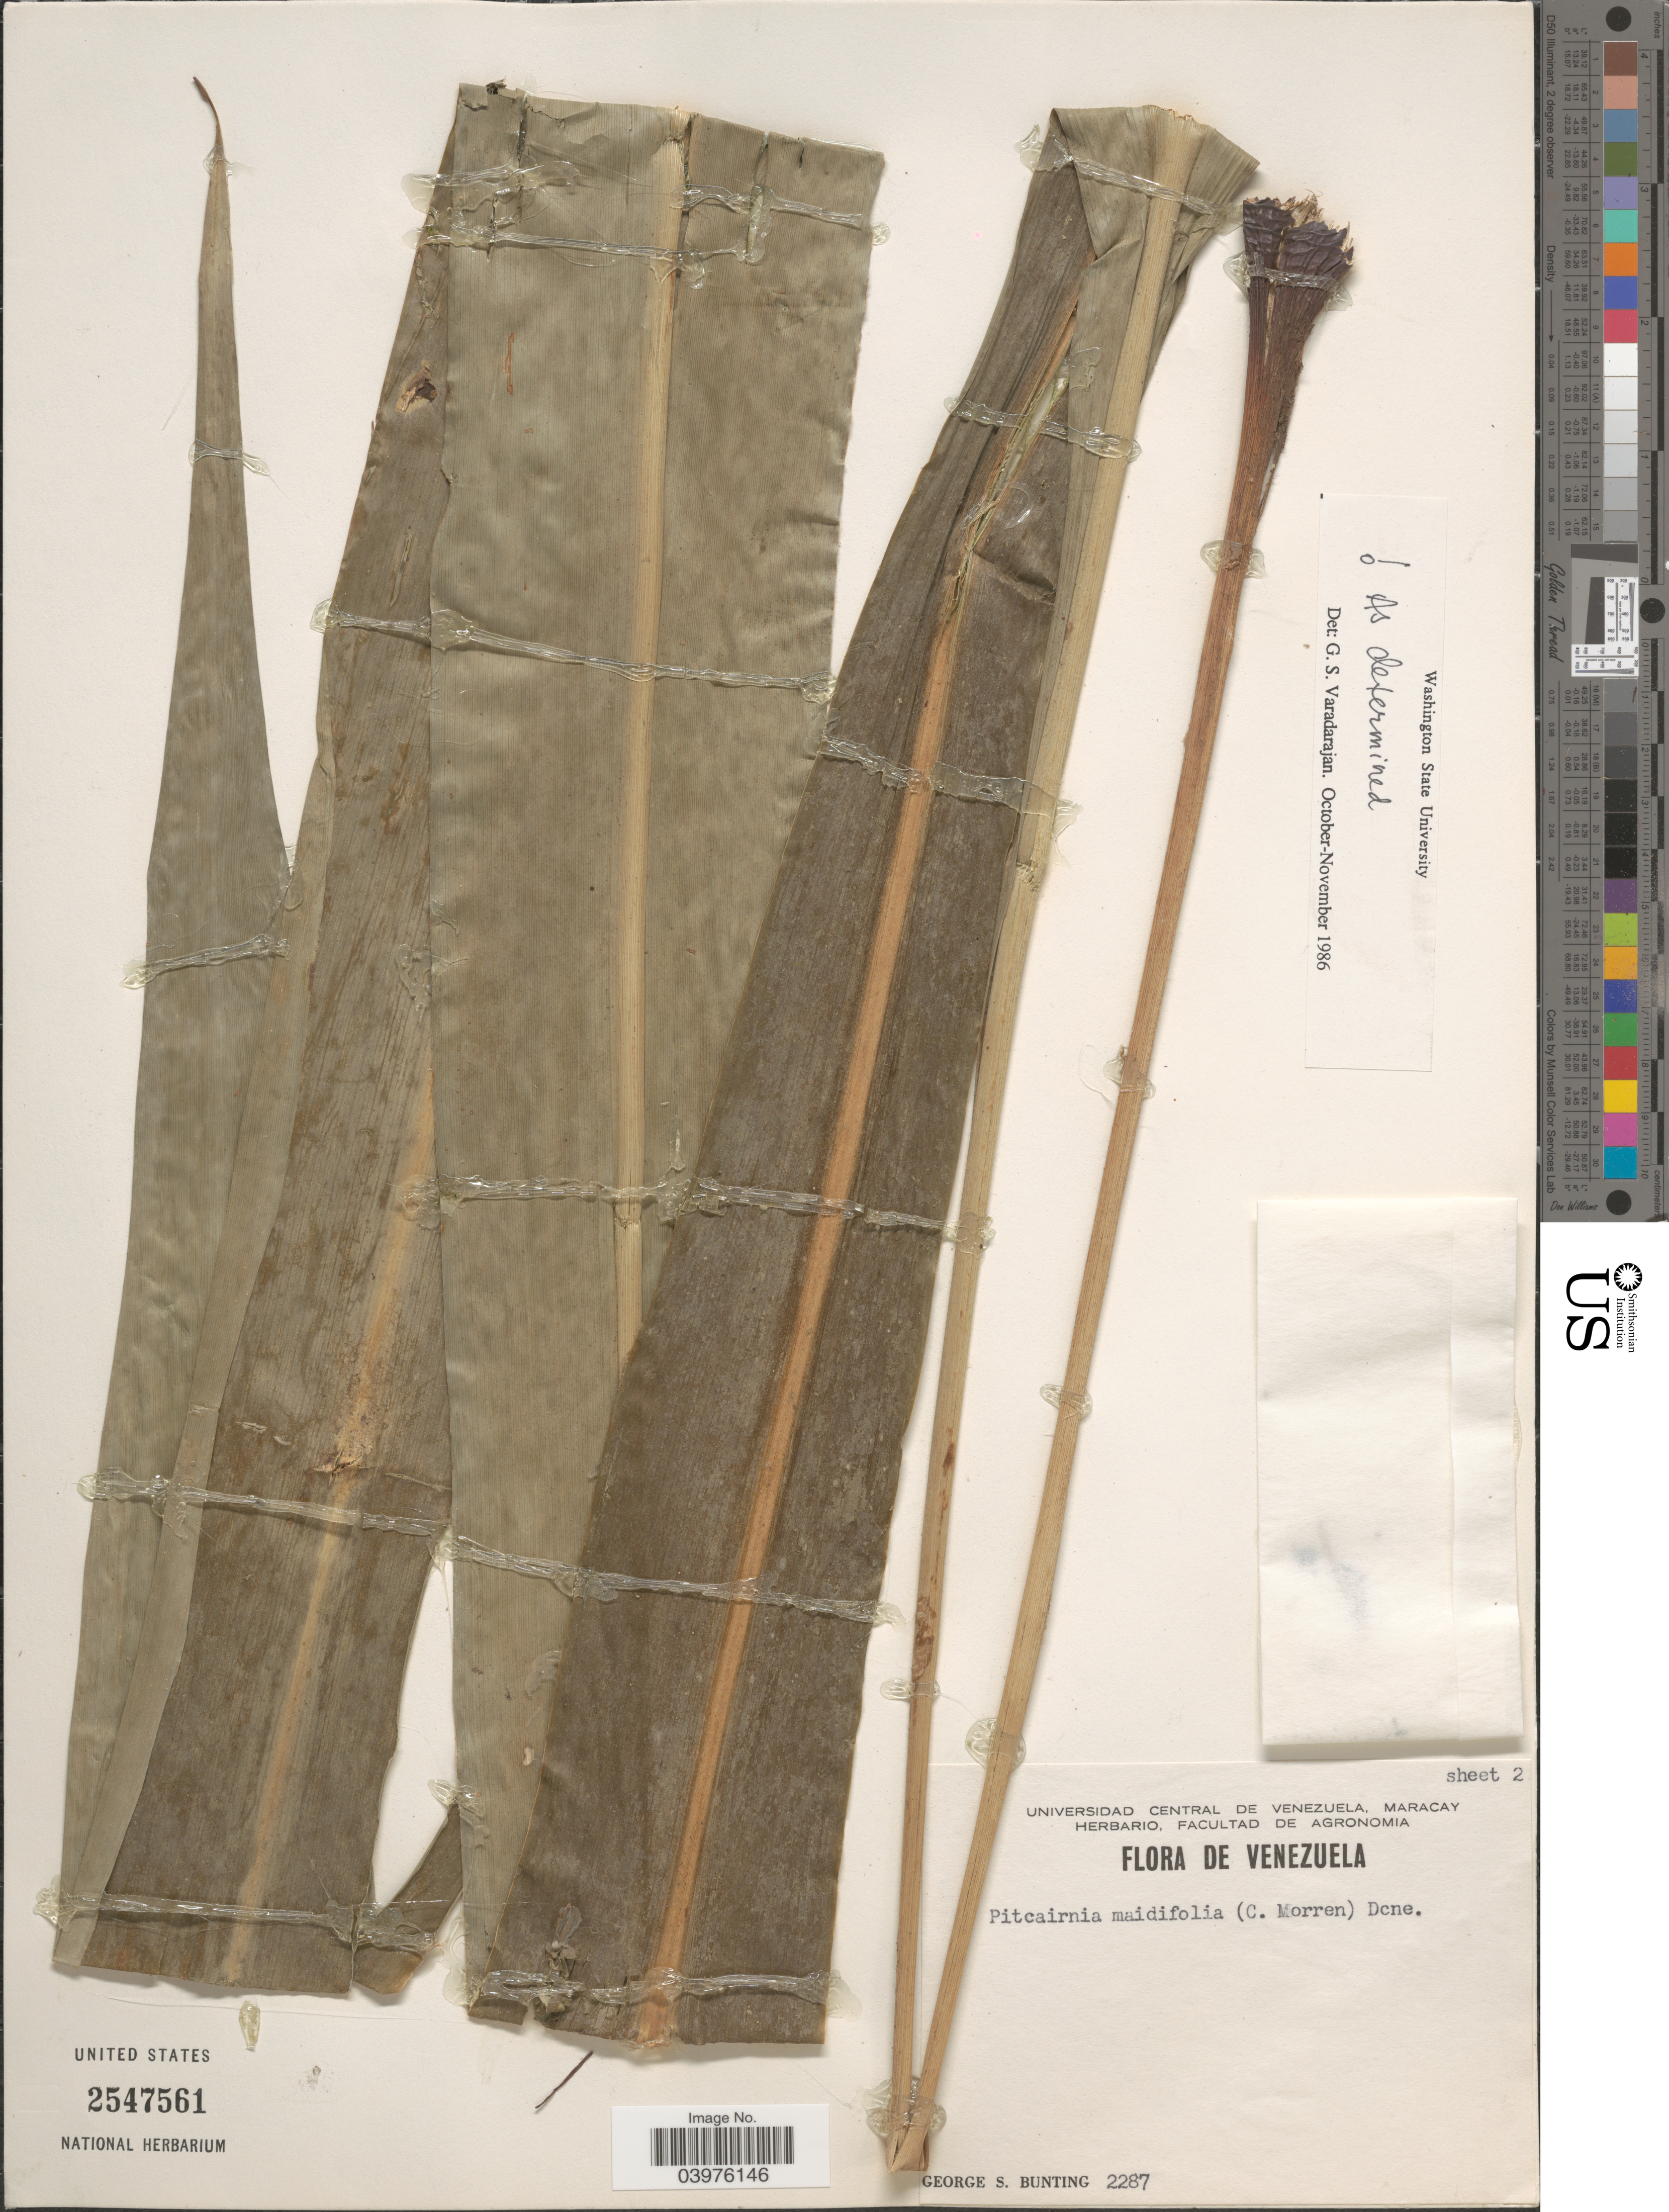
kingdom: Plantae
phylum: Tracheophyta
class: Liliopsida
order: Poales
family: Bromeliaceae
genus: Pitcairnia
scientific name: Pitcairnia maidifolia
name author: (C. Morren) Decne. ex Planch.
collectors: G. S. Bunting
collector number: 2287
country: Venezuela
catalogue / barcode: US 2547561